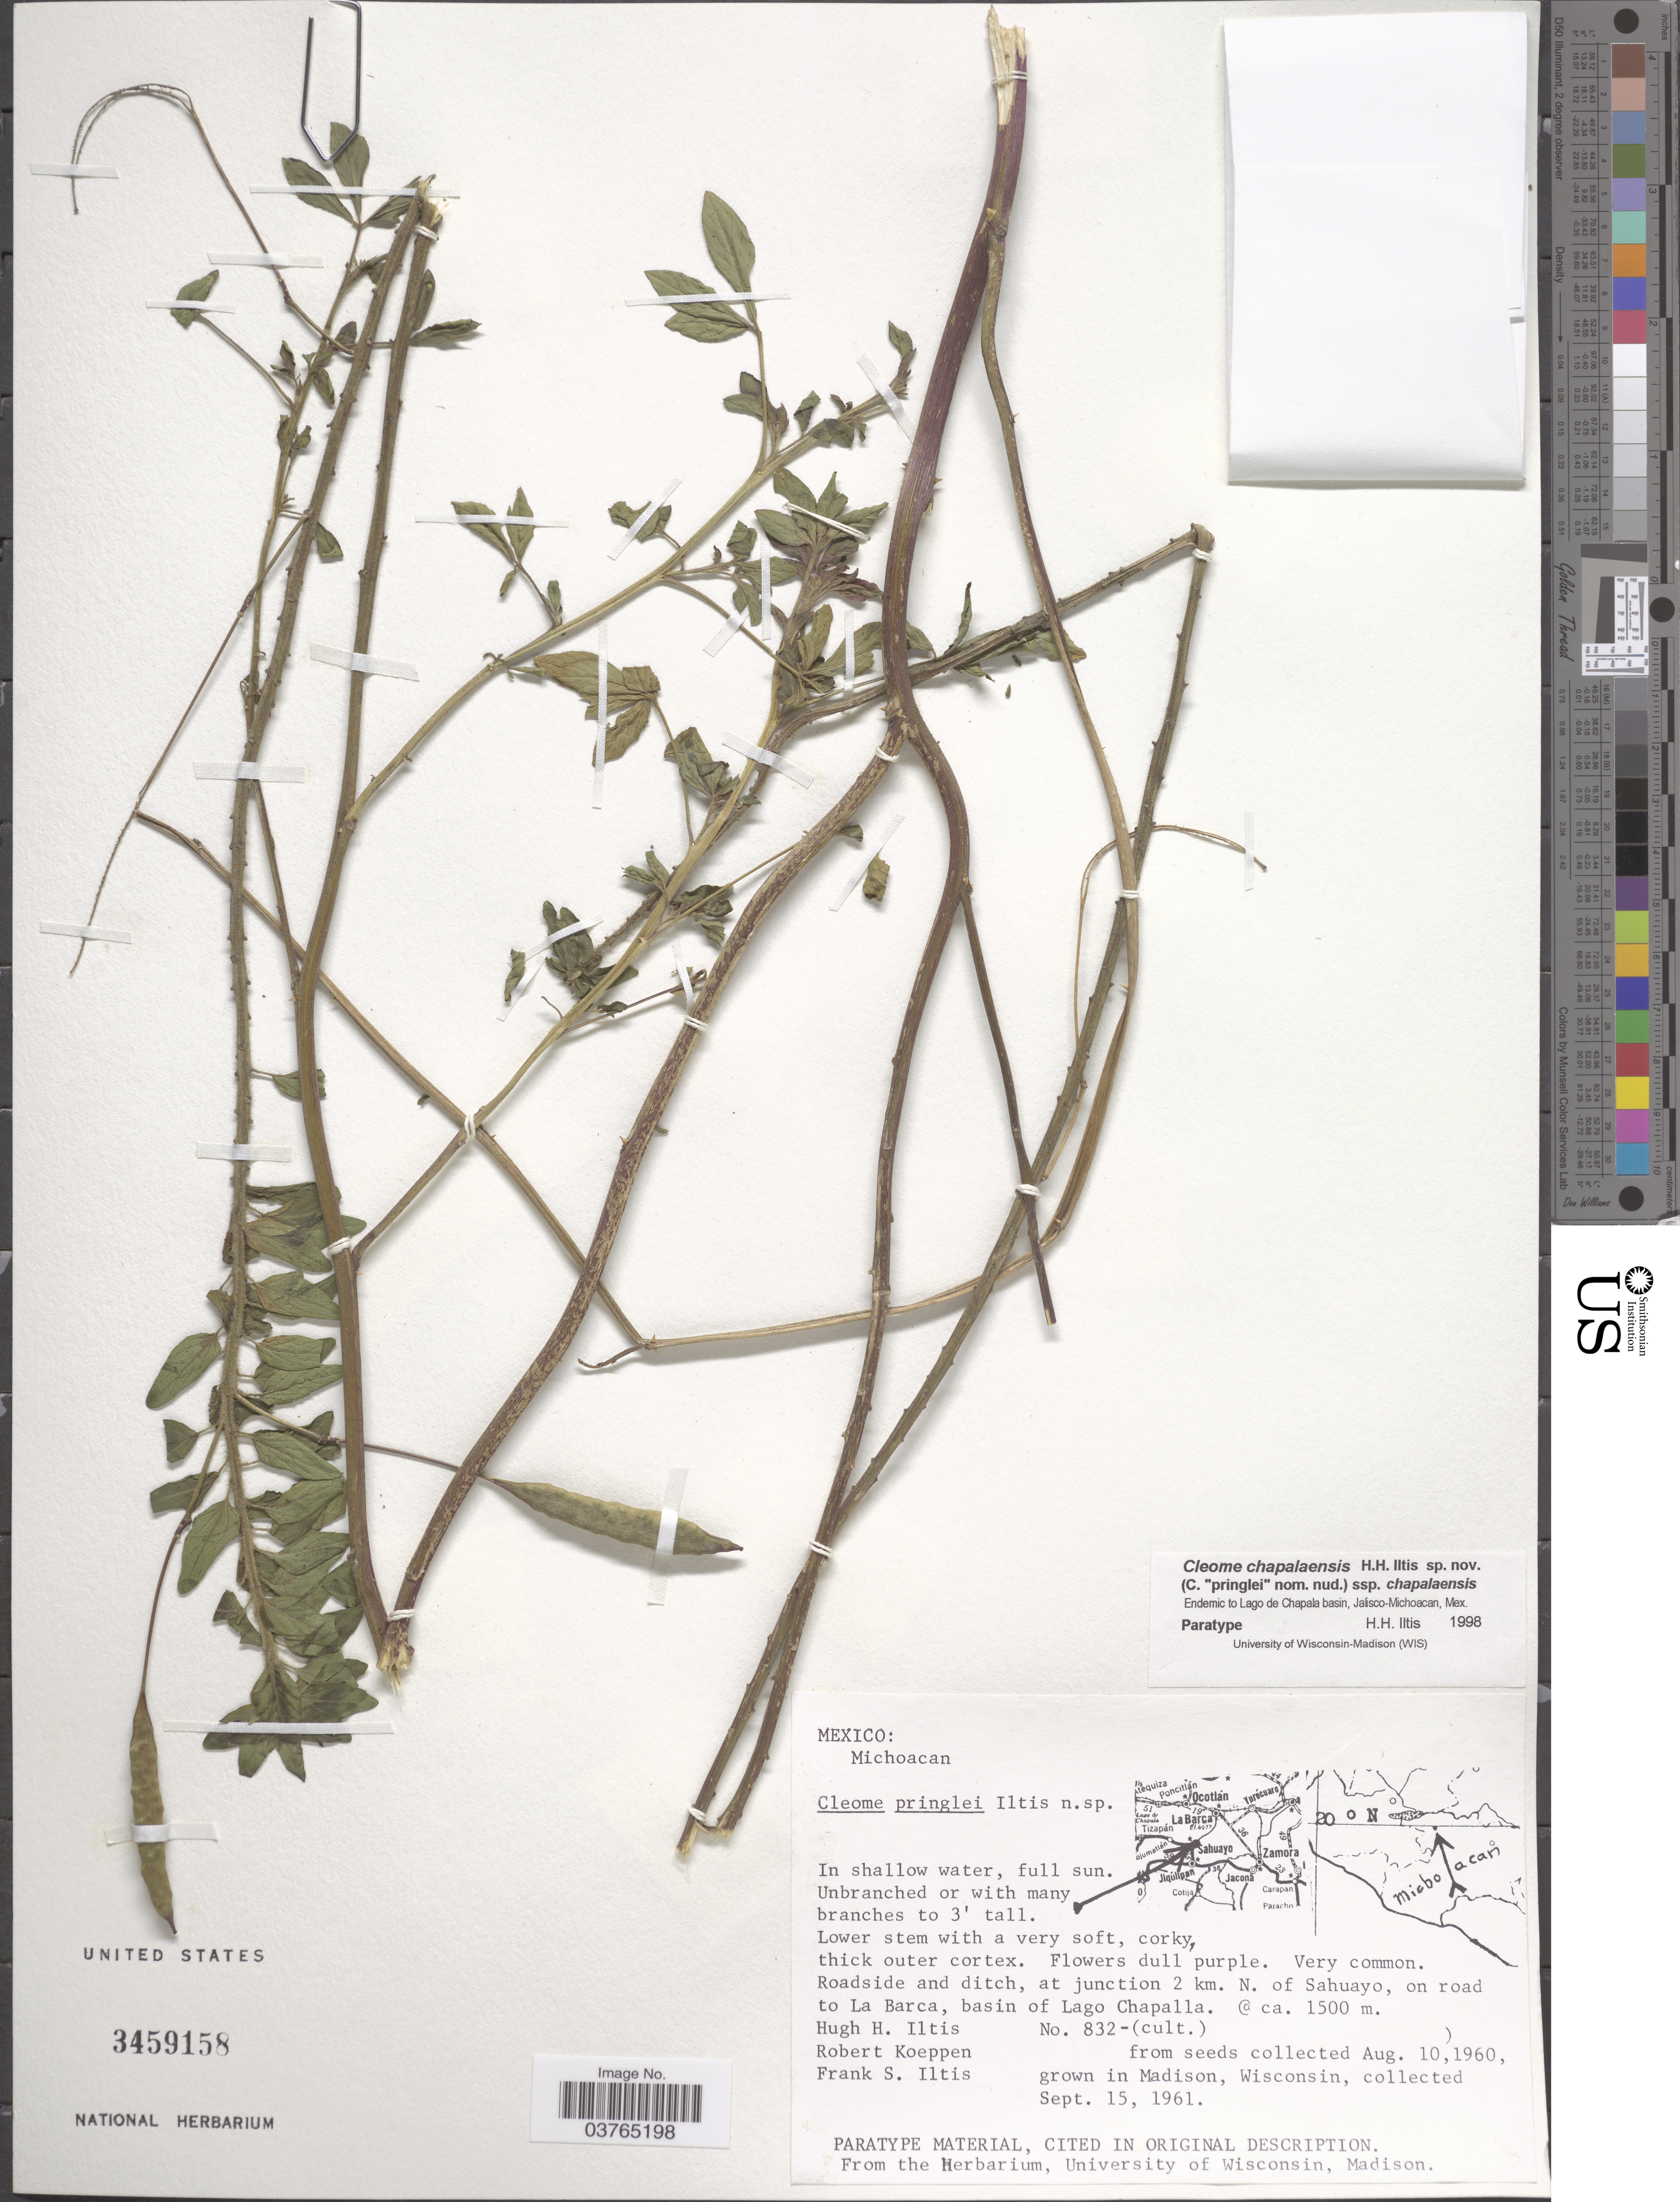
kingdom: Plantae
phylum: Tracheophyta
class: Magnoliopsida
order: Brassicales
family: Cleomaceae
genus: Tarenaya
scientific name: Tarenaya chapalensis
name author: (Iltis) Soares Neto & Roalson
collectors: H. Iltis, R. C. Koeppen & F. S. Iltis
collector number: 832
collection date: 1960-08-10/1961-09-15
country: Mexico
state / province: Michoacán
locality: At junction 2 km. N. of Sahuayo, on road to La Barca, basin of Lago Chapalla. Grown in Madison, Wisconsin [unsure placement].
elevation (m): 1500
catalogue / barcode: US 3459158